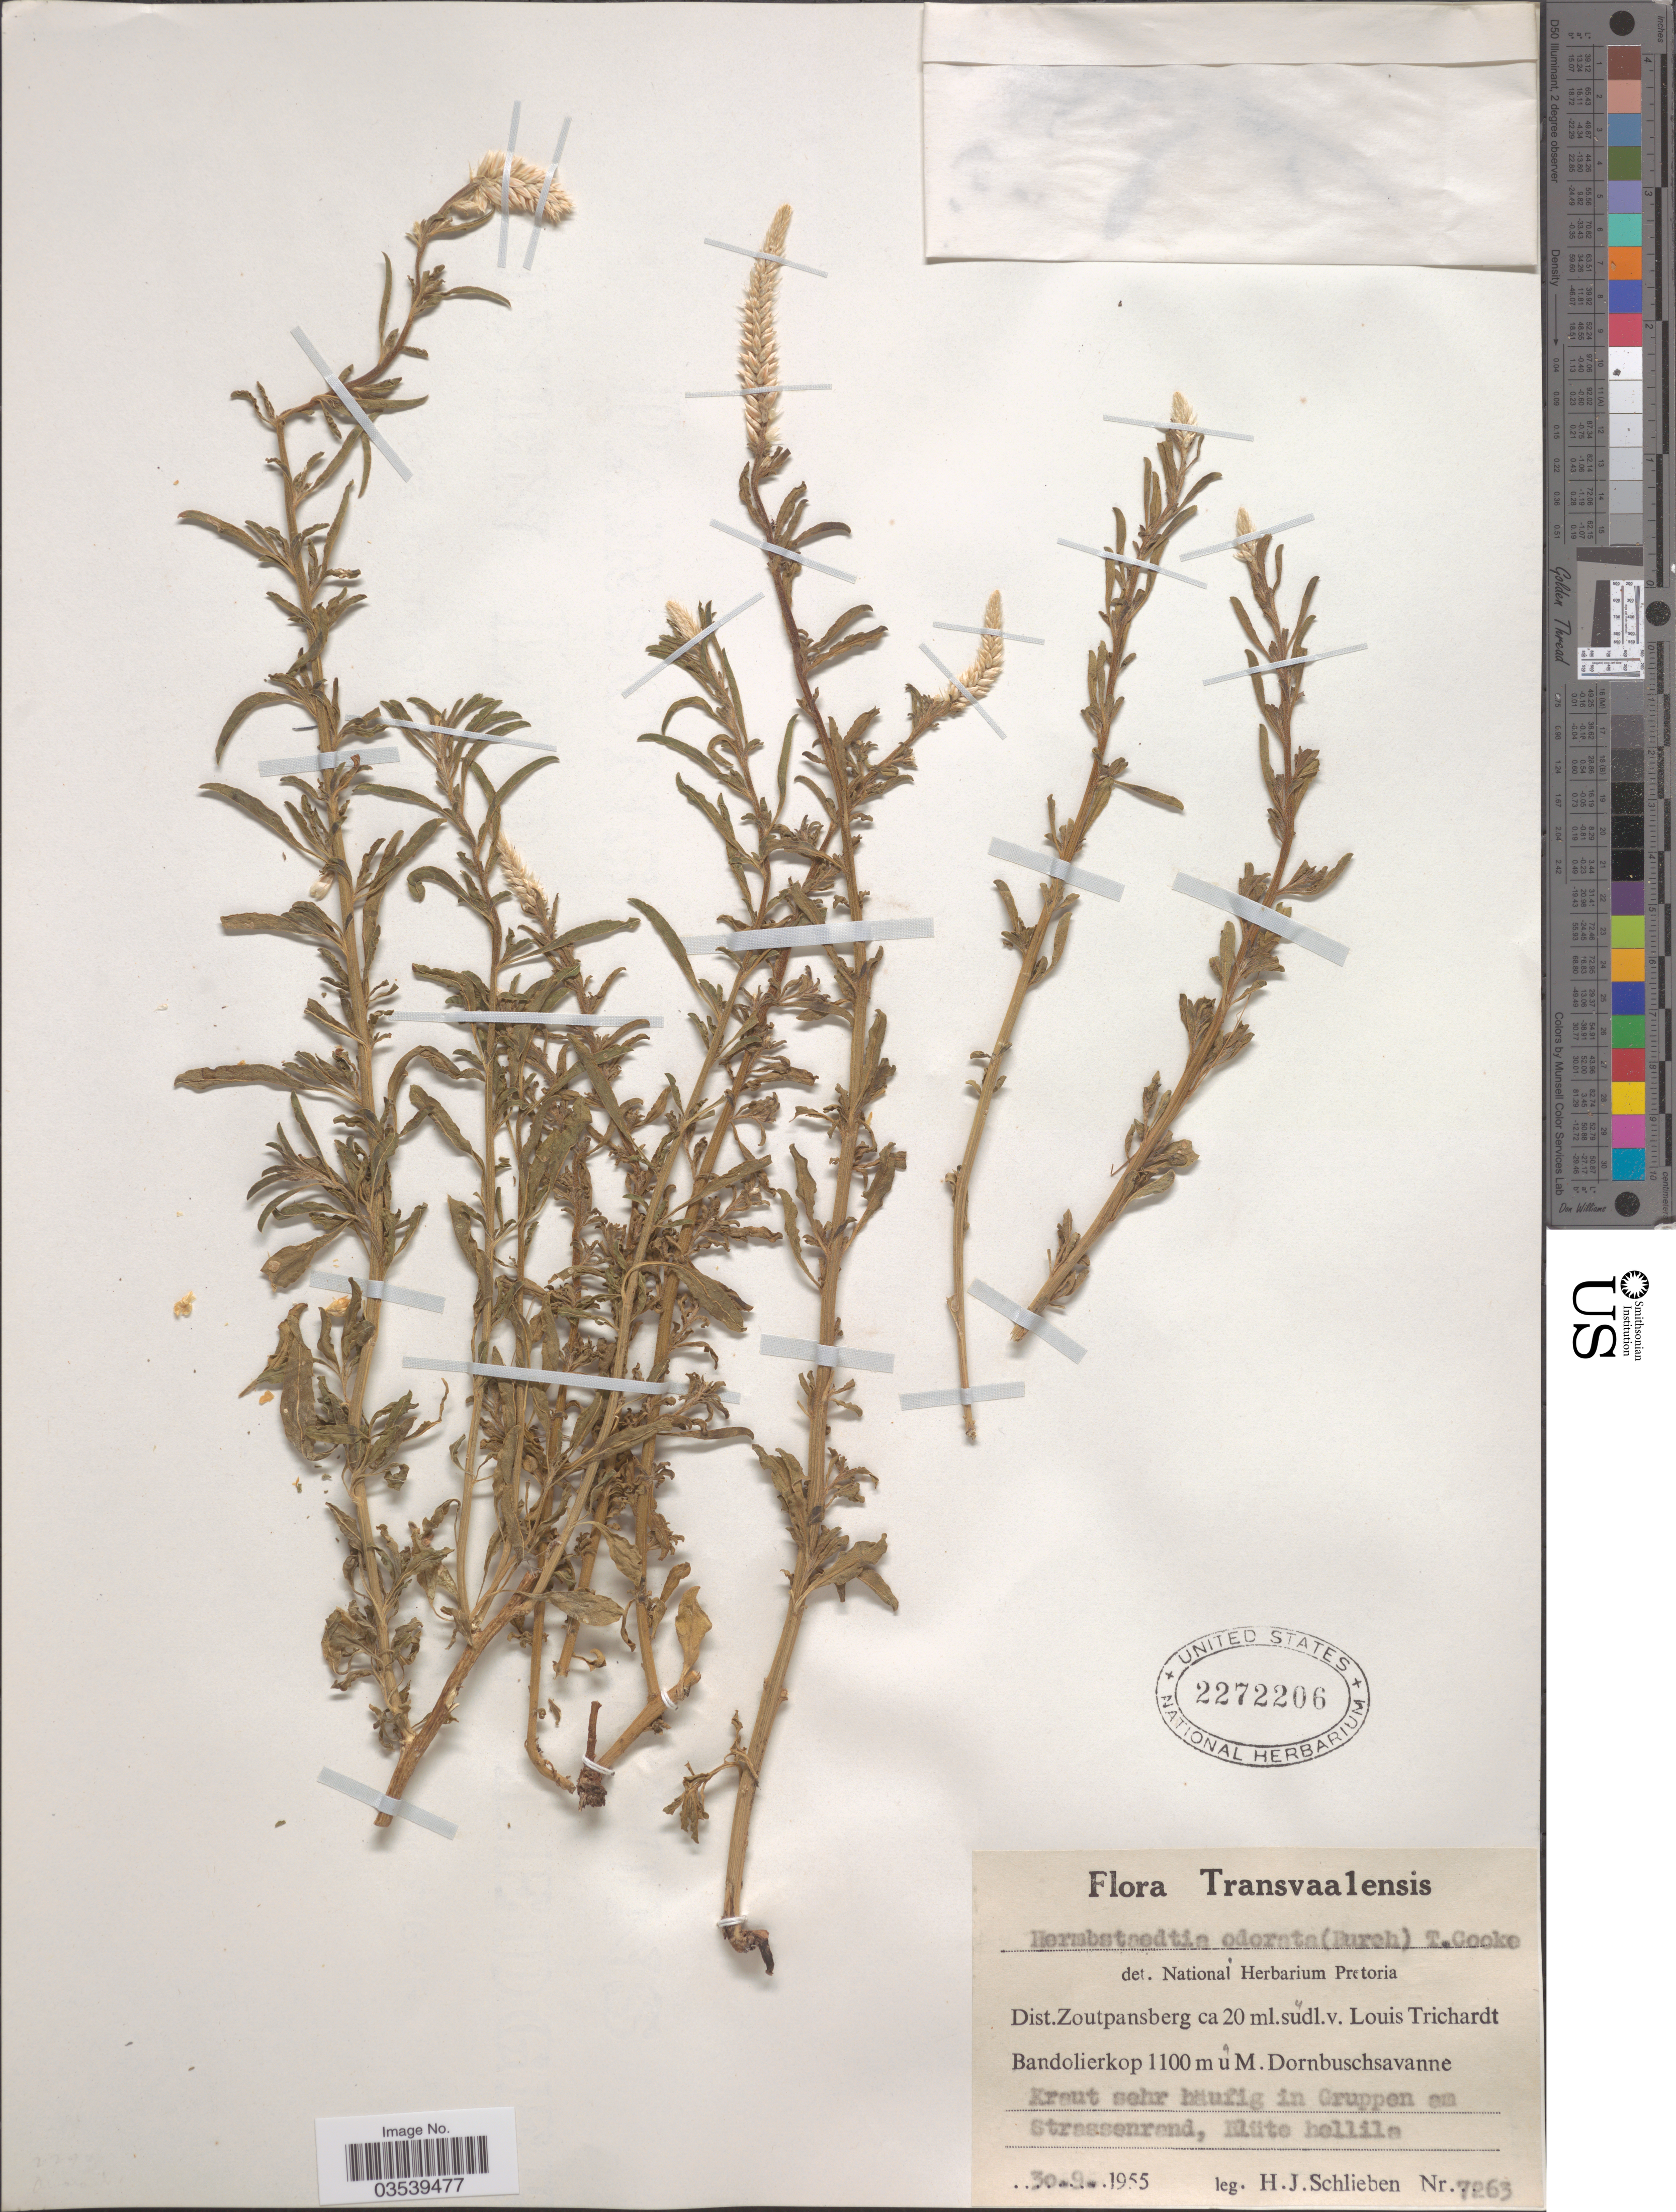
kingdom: Plantae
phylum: Tracheophyta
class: Magnoliopsida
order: Caryophyllales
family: Amaranthaceae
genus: Hermbstaedtia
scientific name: Hermbstaedtia odorata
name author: (Burch.) T. Cooke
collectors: H. J. Schlieben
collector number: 7263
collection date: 1955-09-30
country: South Africa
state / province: Limpopo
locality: Transvaalensis. Dist. Zoutpansberg ca 20 ml. südl. v. Louis Trichardt Bandolierkop.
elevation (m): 1100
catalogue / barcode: US 2272206